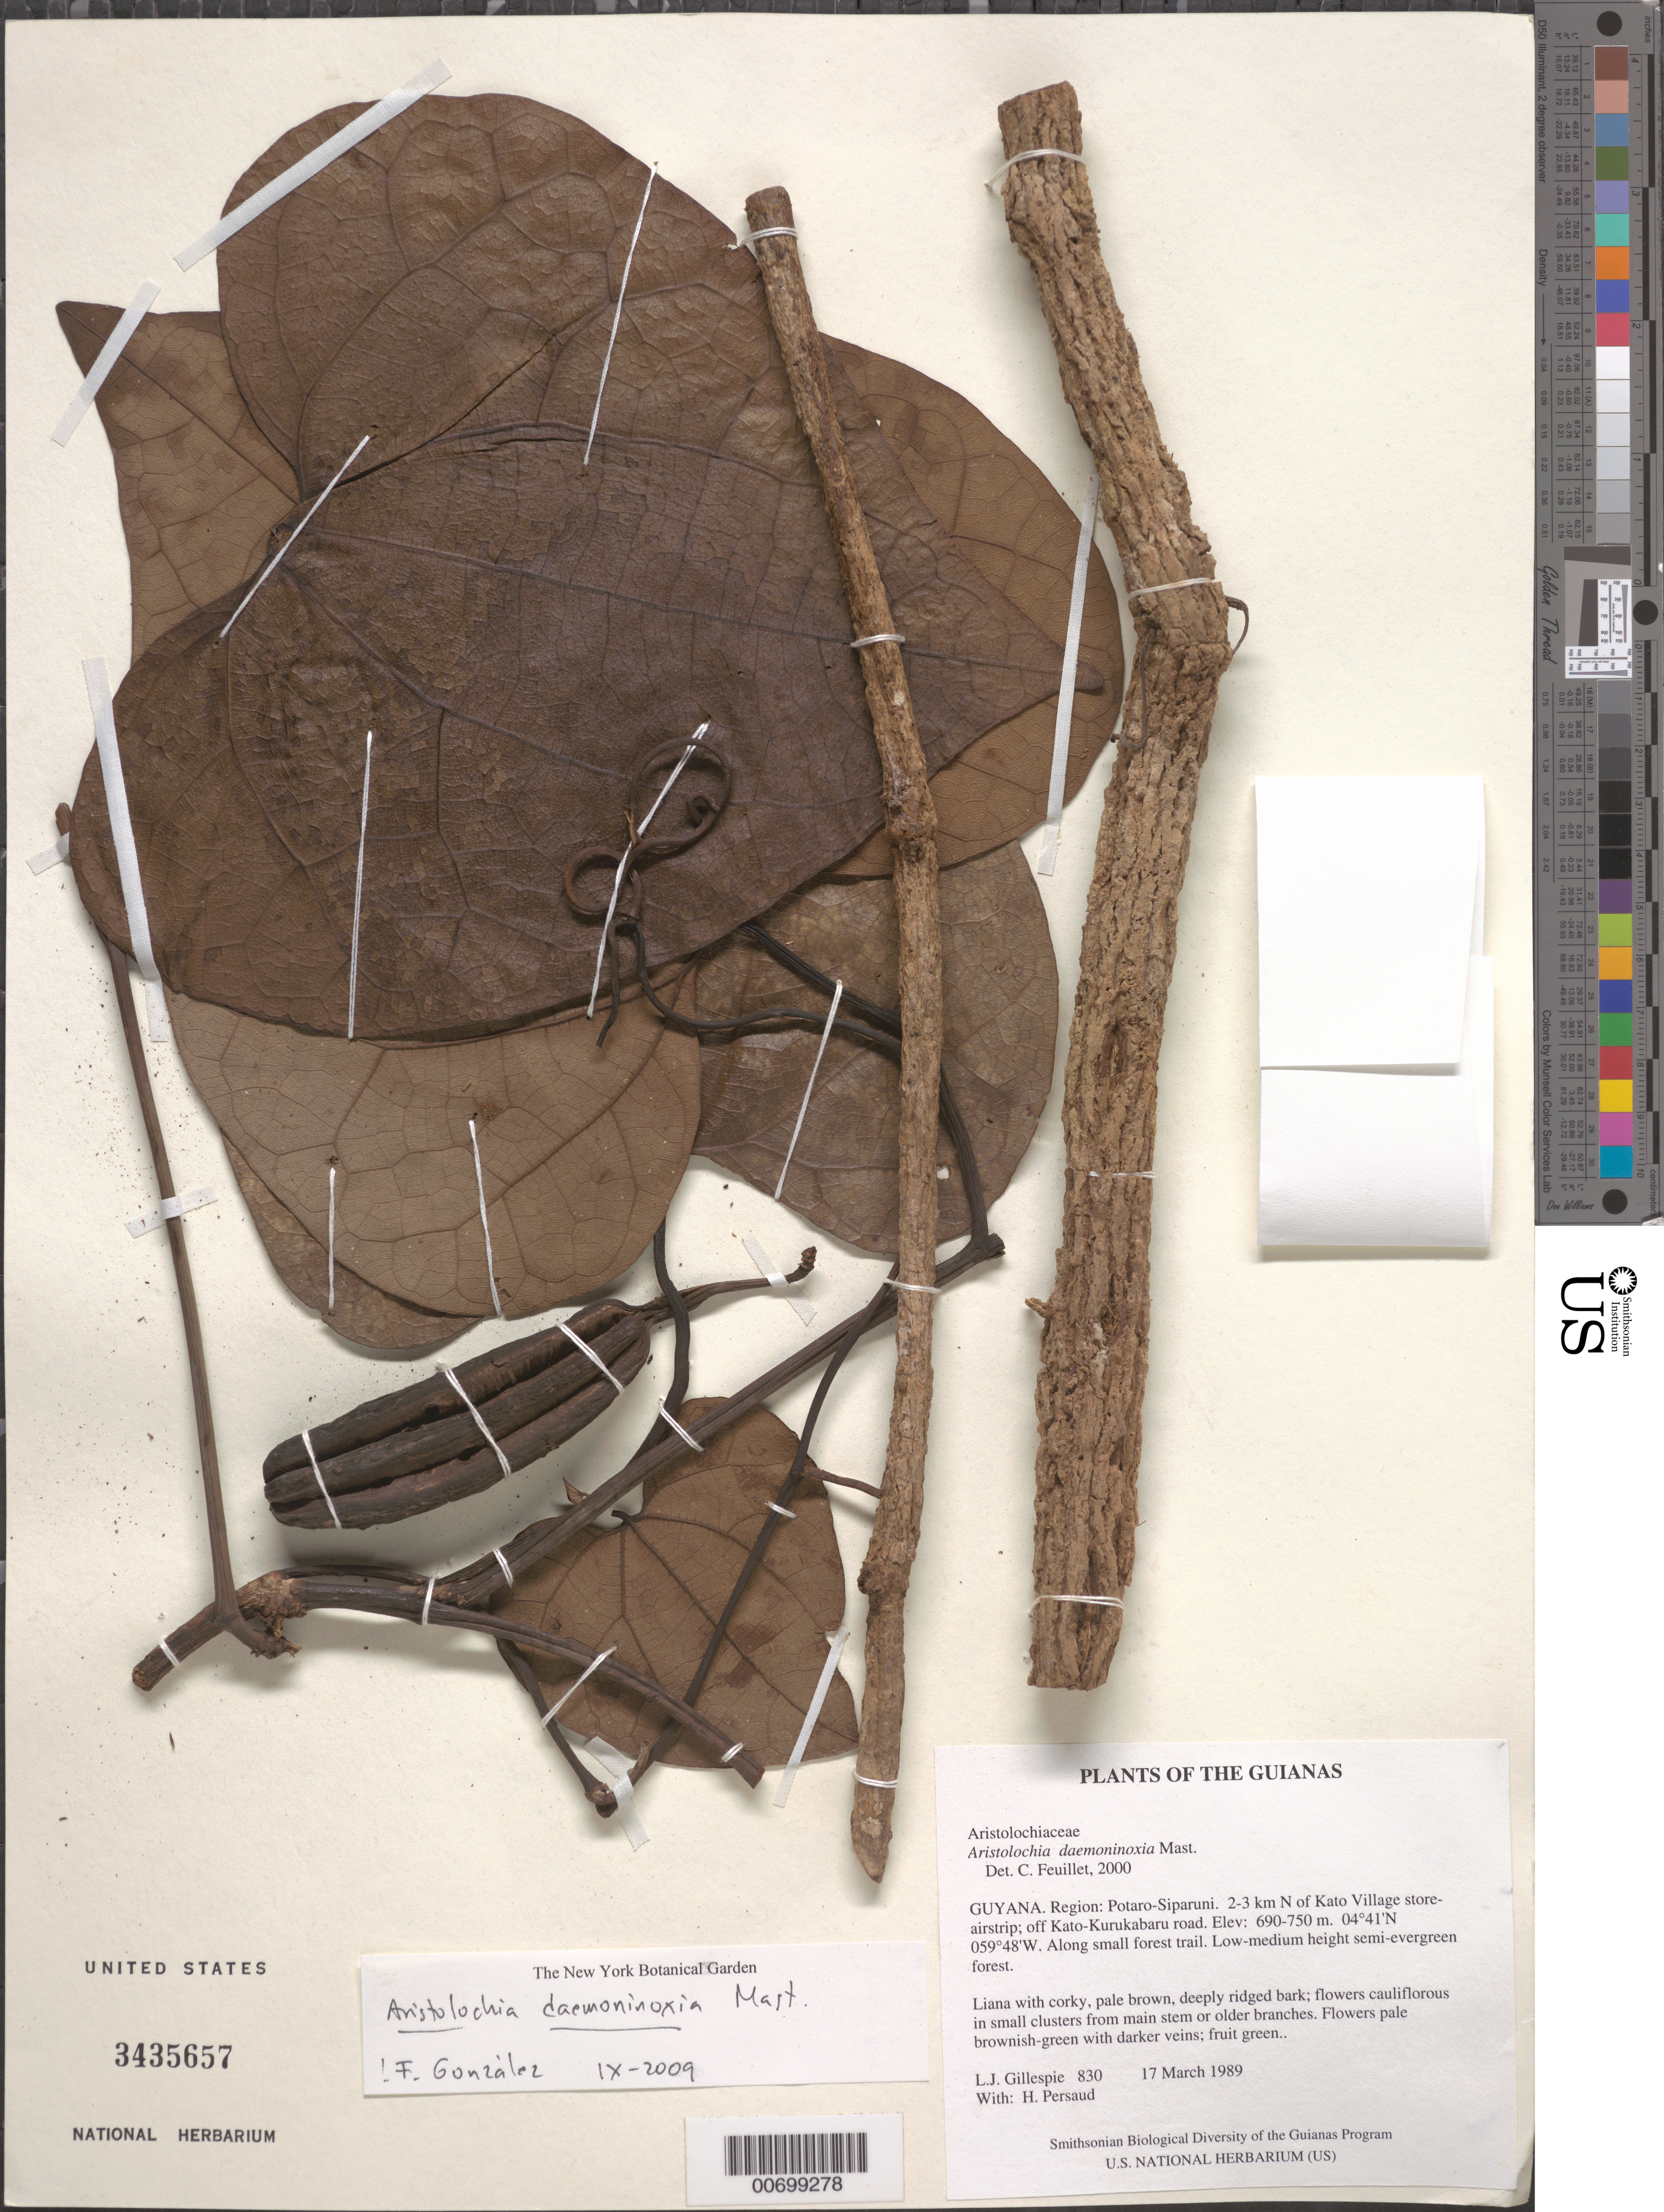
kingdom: Plantae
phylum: Tracheophyta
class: Magnoliopsida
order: Piperales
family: Aristolochiaceae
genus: Aristolochia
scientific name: Aristolochia daemoninoxia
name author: Mast.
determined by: Feuillet, C.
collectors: L. J. Gillespie & H. Persaud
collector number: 830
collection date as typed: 17 March 1989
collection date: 1989-03-17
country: Guyana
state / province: Potaro-Siparuni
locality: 2-3 km N of Kato Village store-airstrip; off Kato-Kurukabaru road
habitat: Along small forest trail. Low-medium height semi-evergreen forest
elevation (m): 690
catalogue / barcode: US 3435657